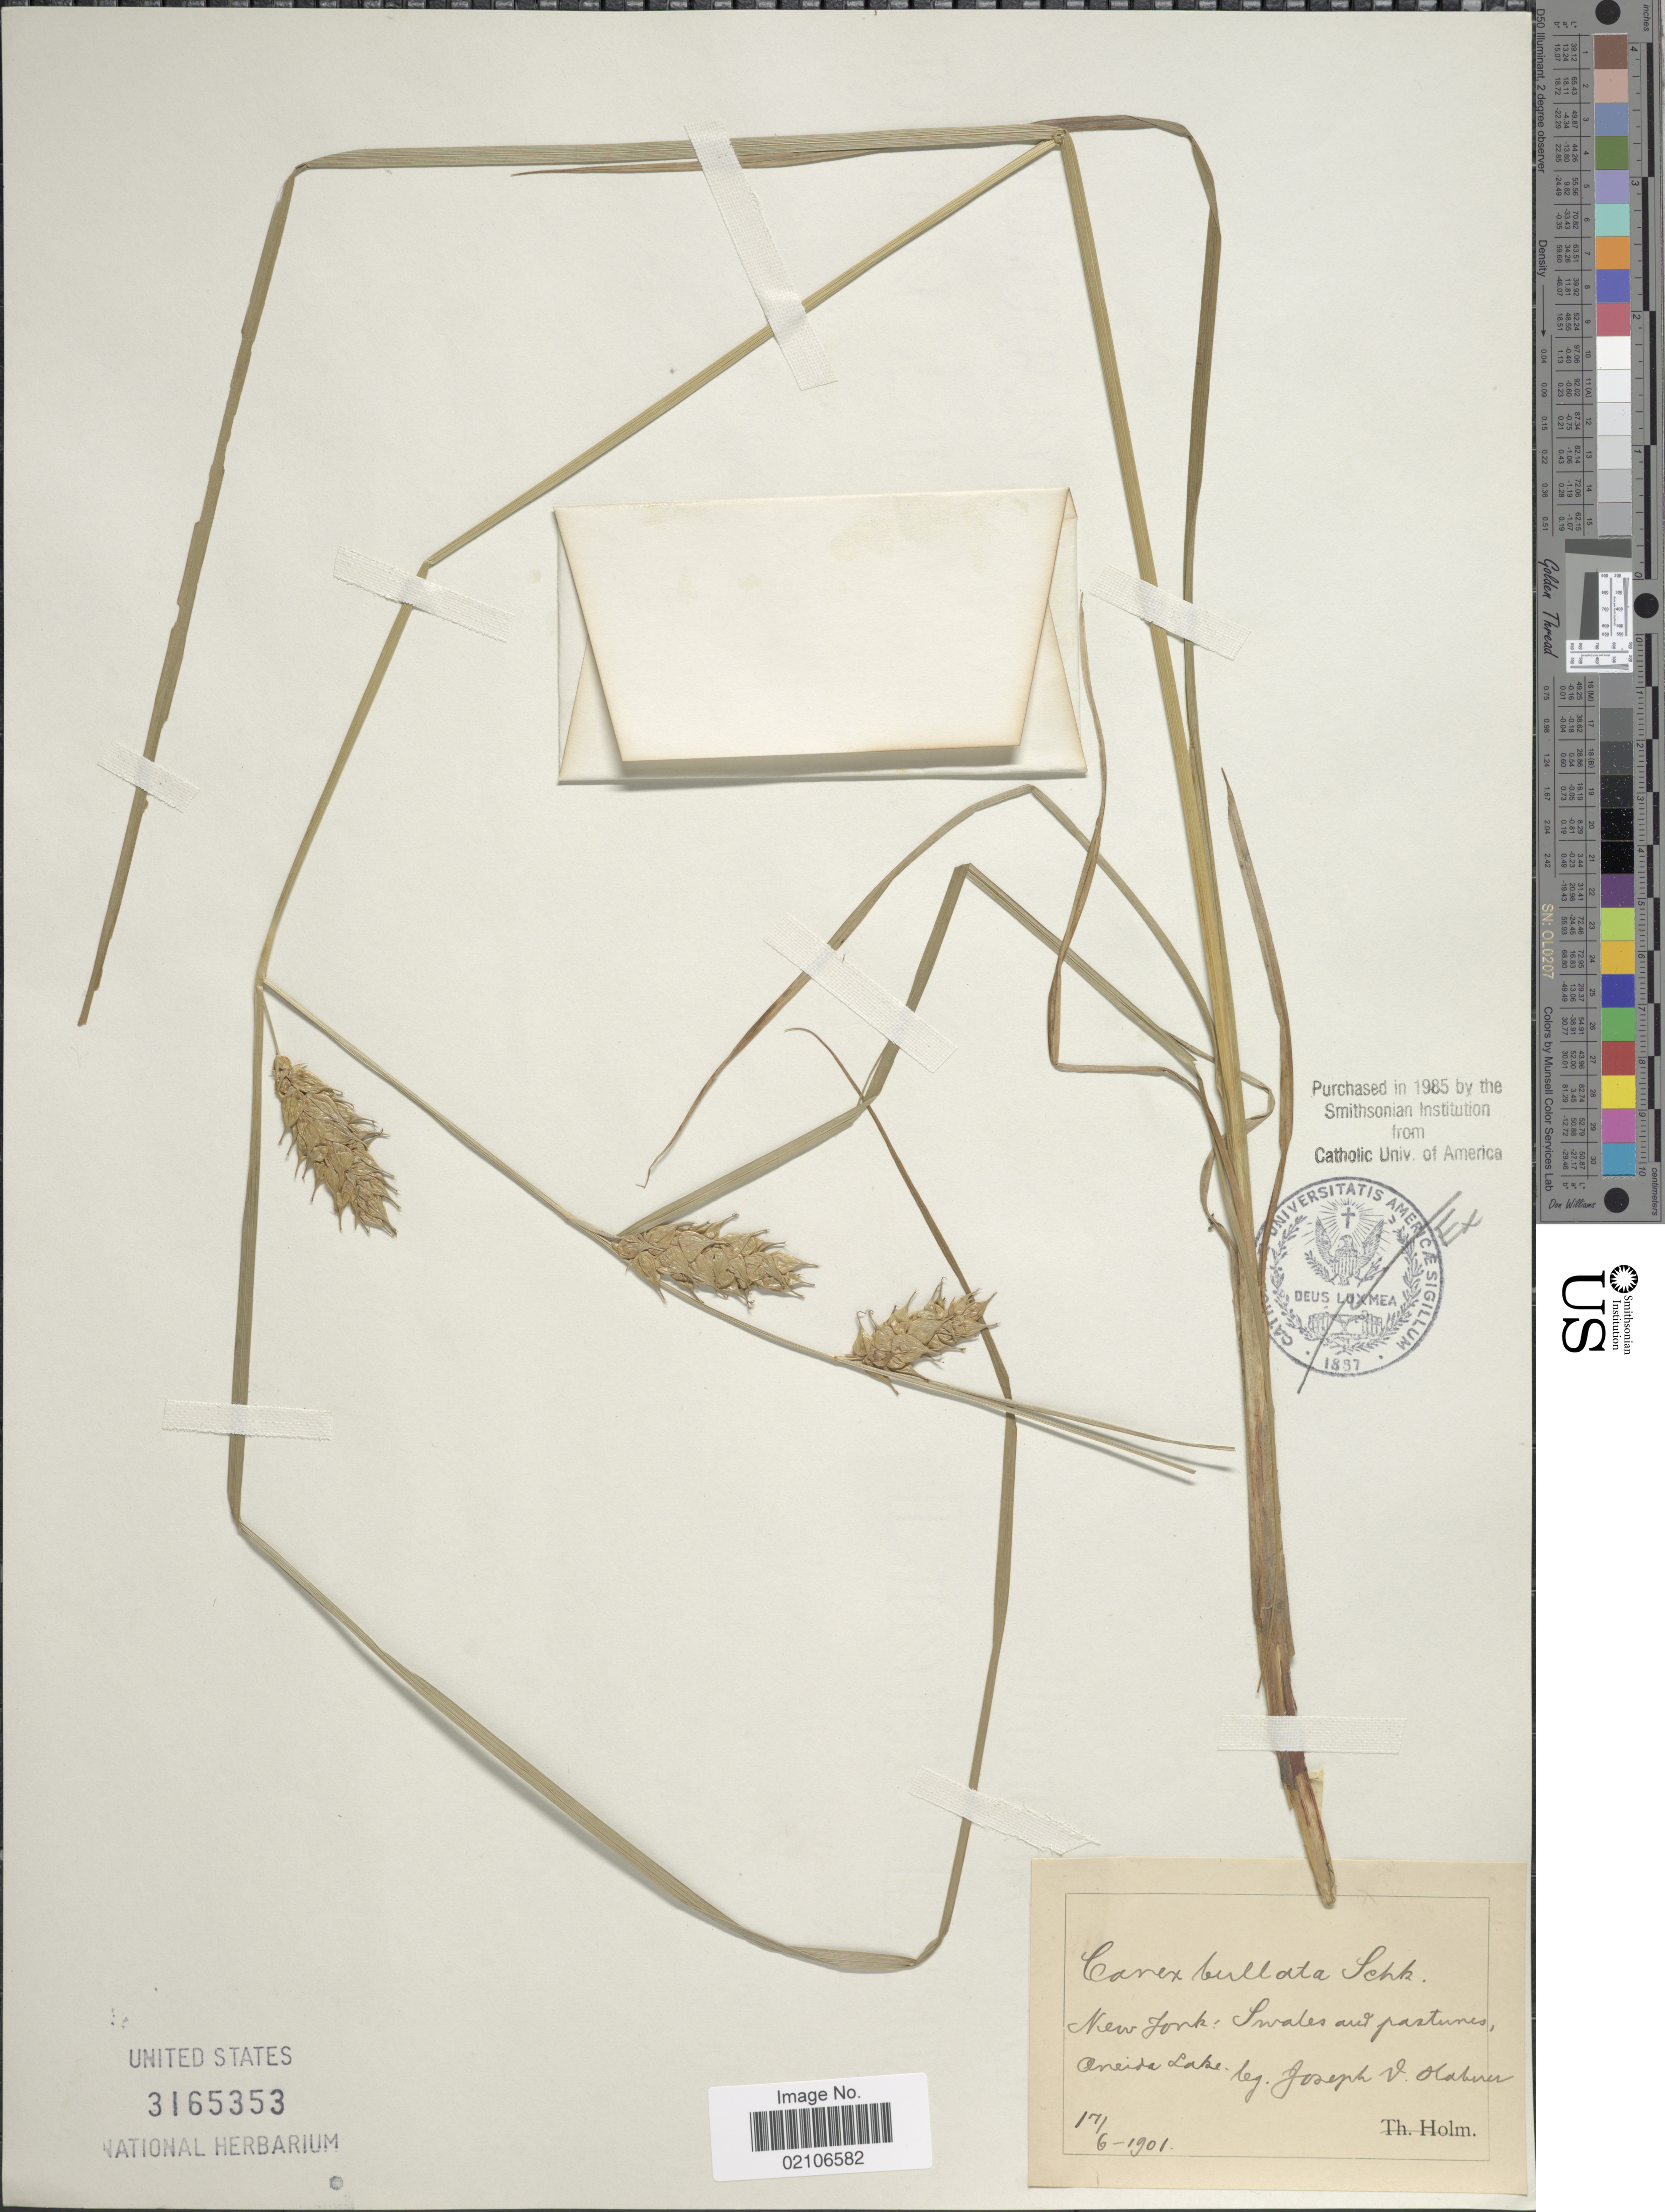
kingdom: Plantae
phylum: Tracheophyta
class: Liliopsida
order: Poales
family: Cyperaceae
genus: Carex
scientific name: Carex bullata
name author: Schkuhr ex Willd.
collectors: J. V. Haberer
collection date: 1901-06-17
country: United States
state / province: New York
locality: Swales and pastures Oneida Lake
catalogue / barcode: US 3165353